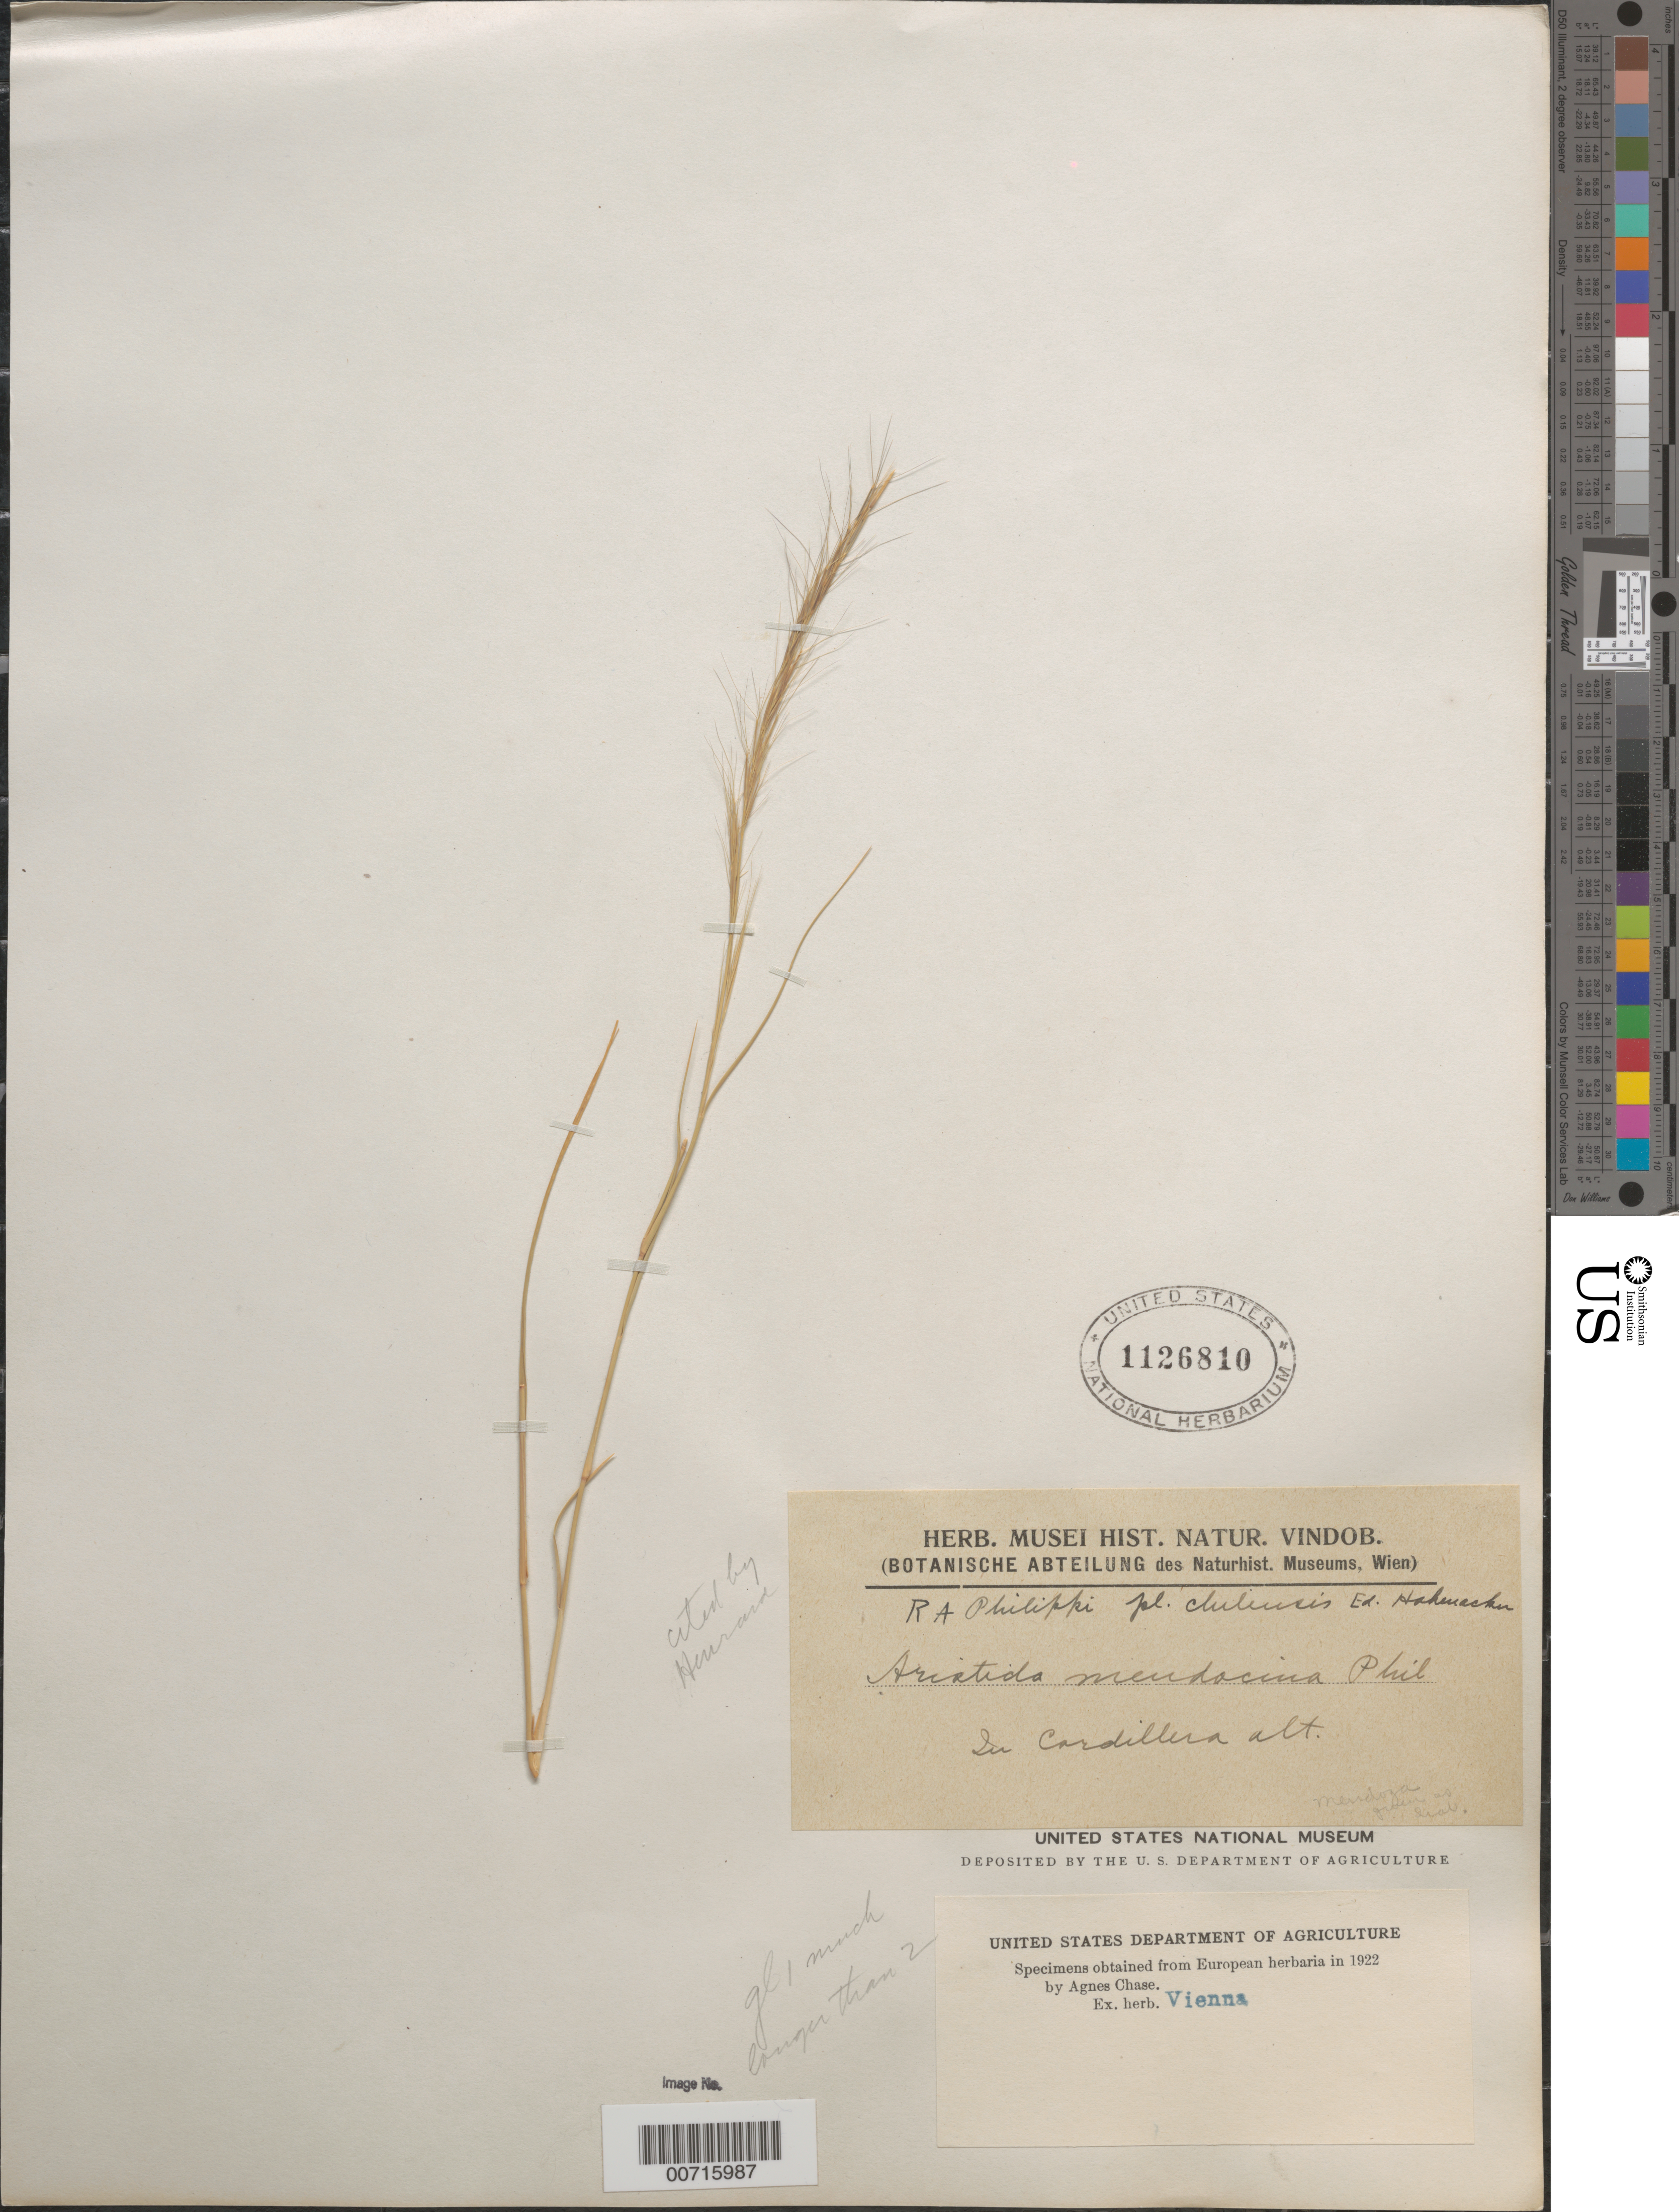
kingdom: Plantae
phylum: Tracheophyta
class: Liliopsida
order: Poales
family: Poaceae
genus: Aristida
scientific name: Aristida mendocina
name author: Phil.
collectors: ex herb. Musei Hist. Natur. Vindob.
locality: In Cordillera alt.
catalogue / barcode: US 1126810